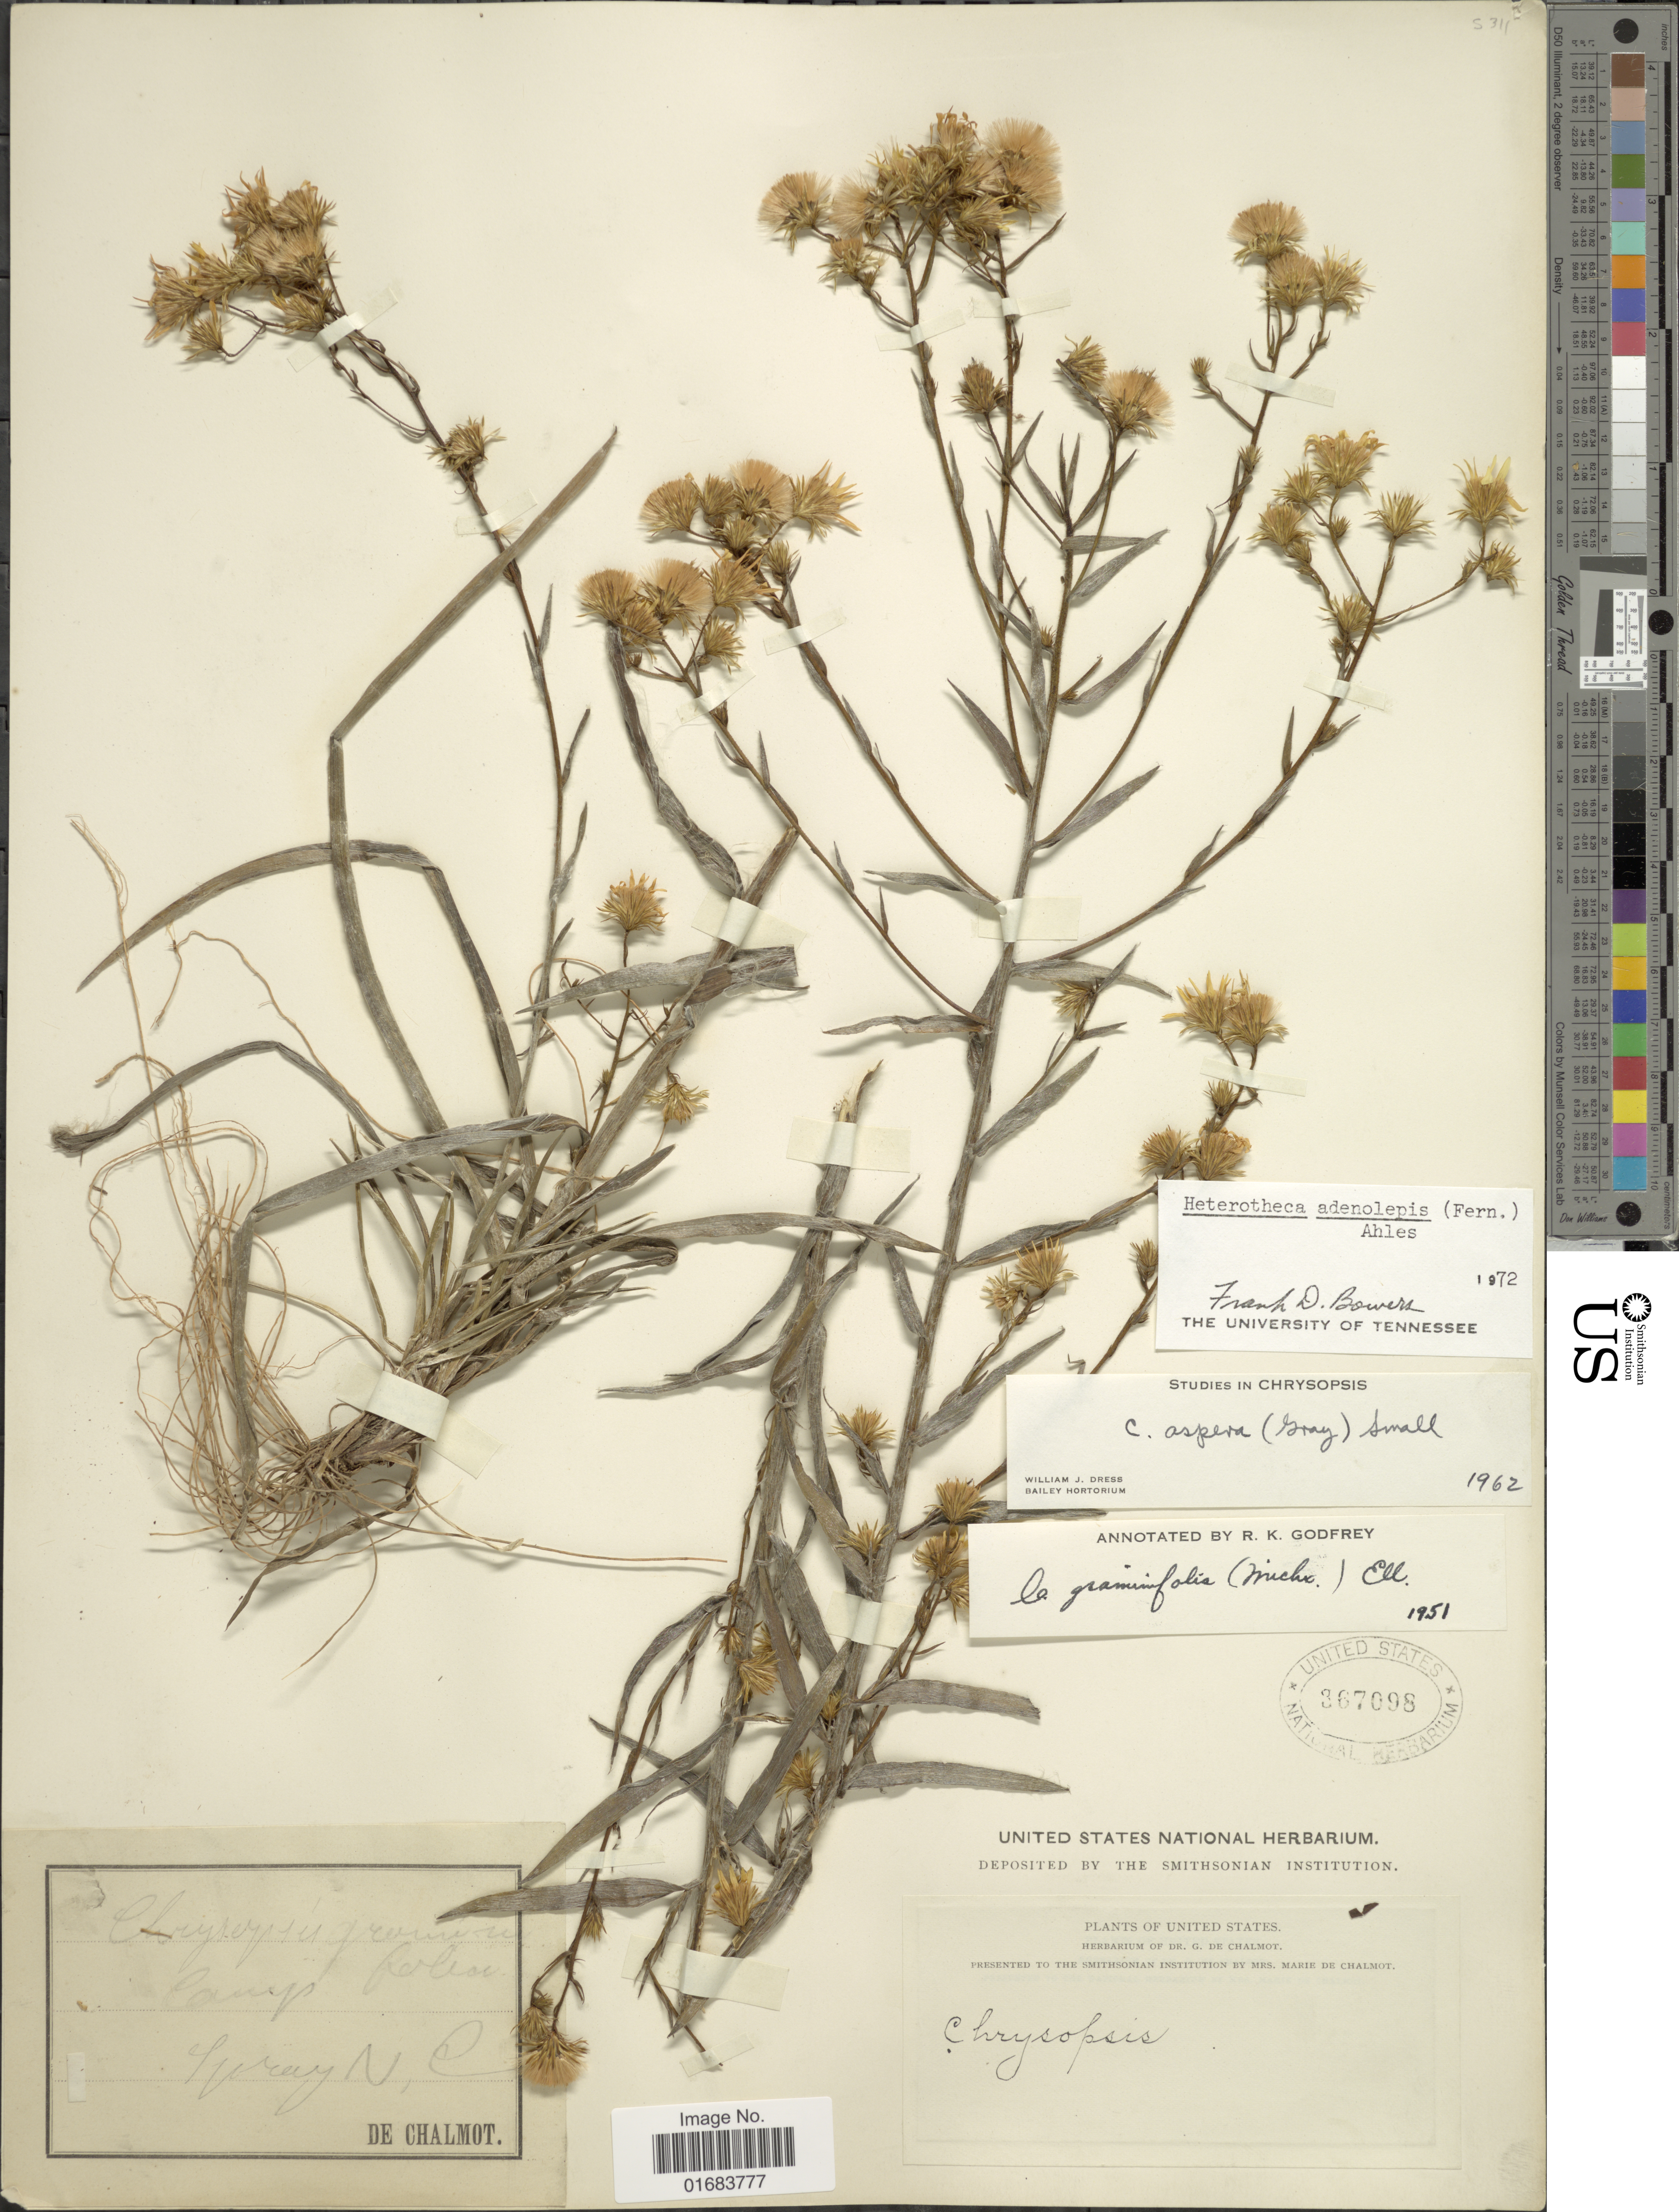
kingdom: Plantae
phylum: Tracheophyta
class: Magnoliopsida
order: Asterales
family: Asteraceae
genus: Pityopsis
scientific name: Pityopsis adenolepis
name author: (Fernald) Semple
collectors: G. de Chalmot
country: United States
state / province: North Carolina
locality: Luray N.C.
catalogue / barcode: US 367698